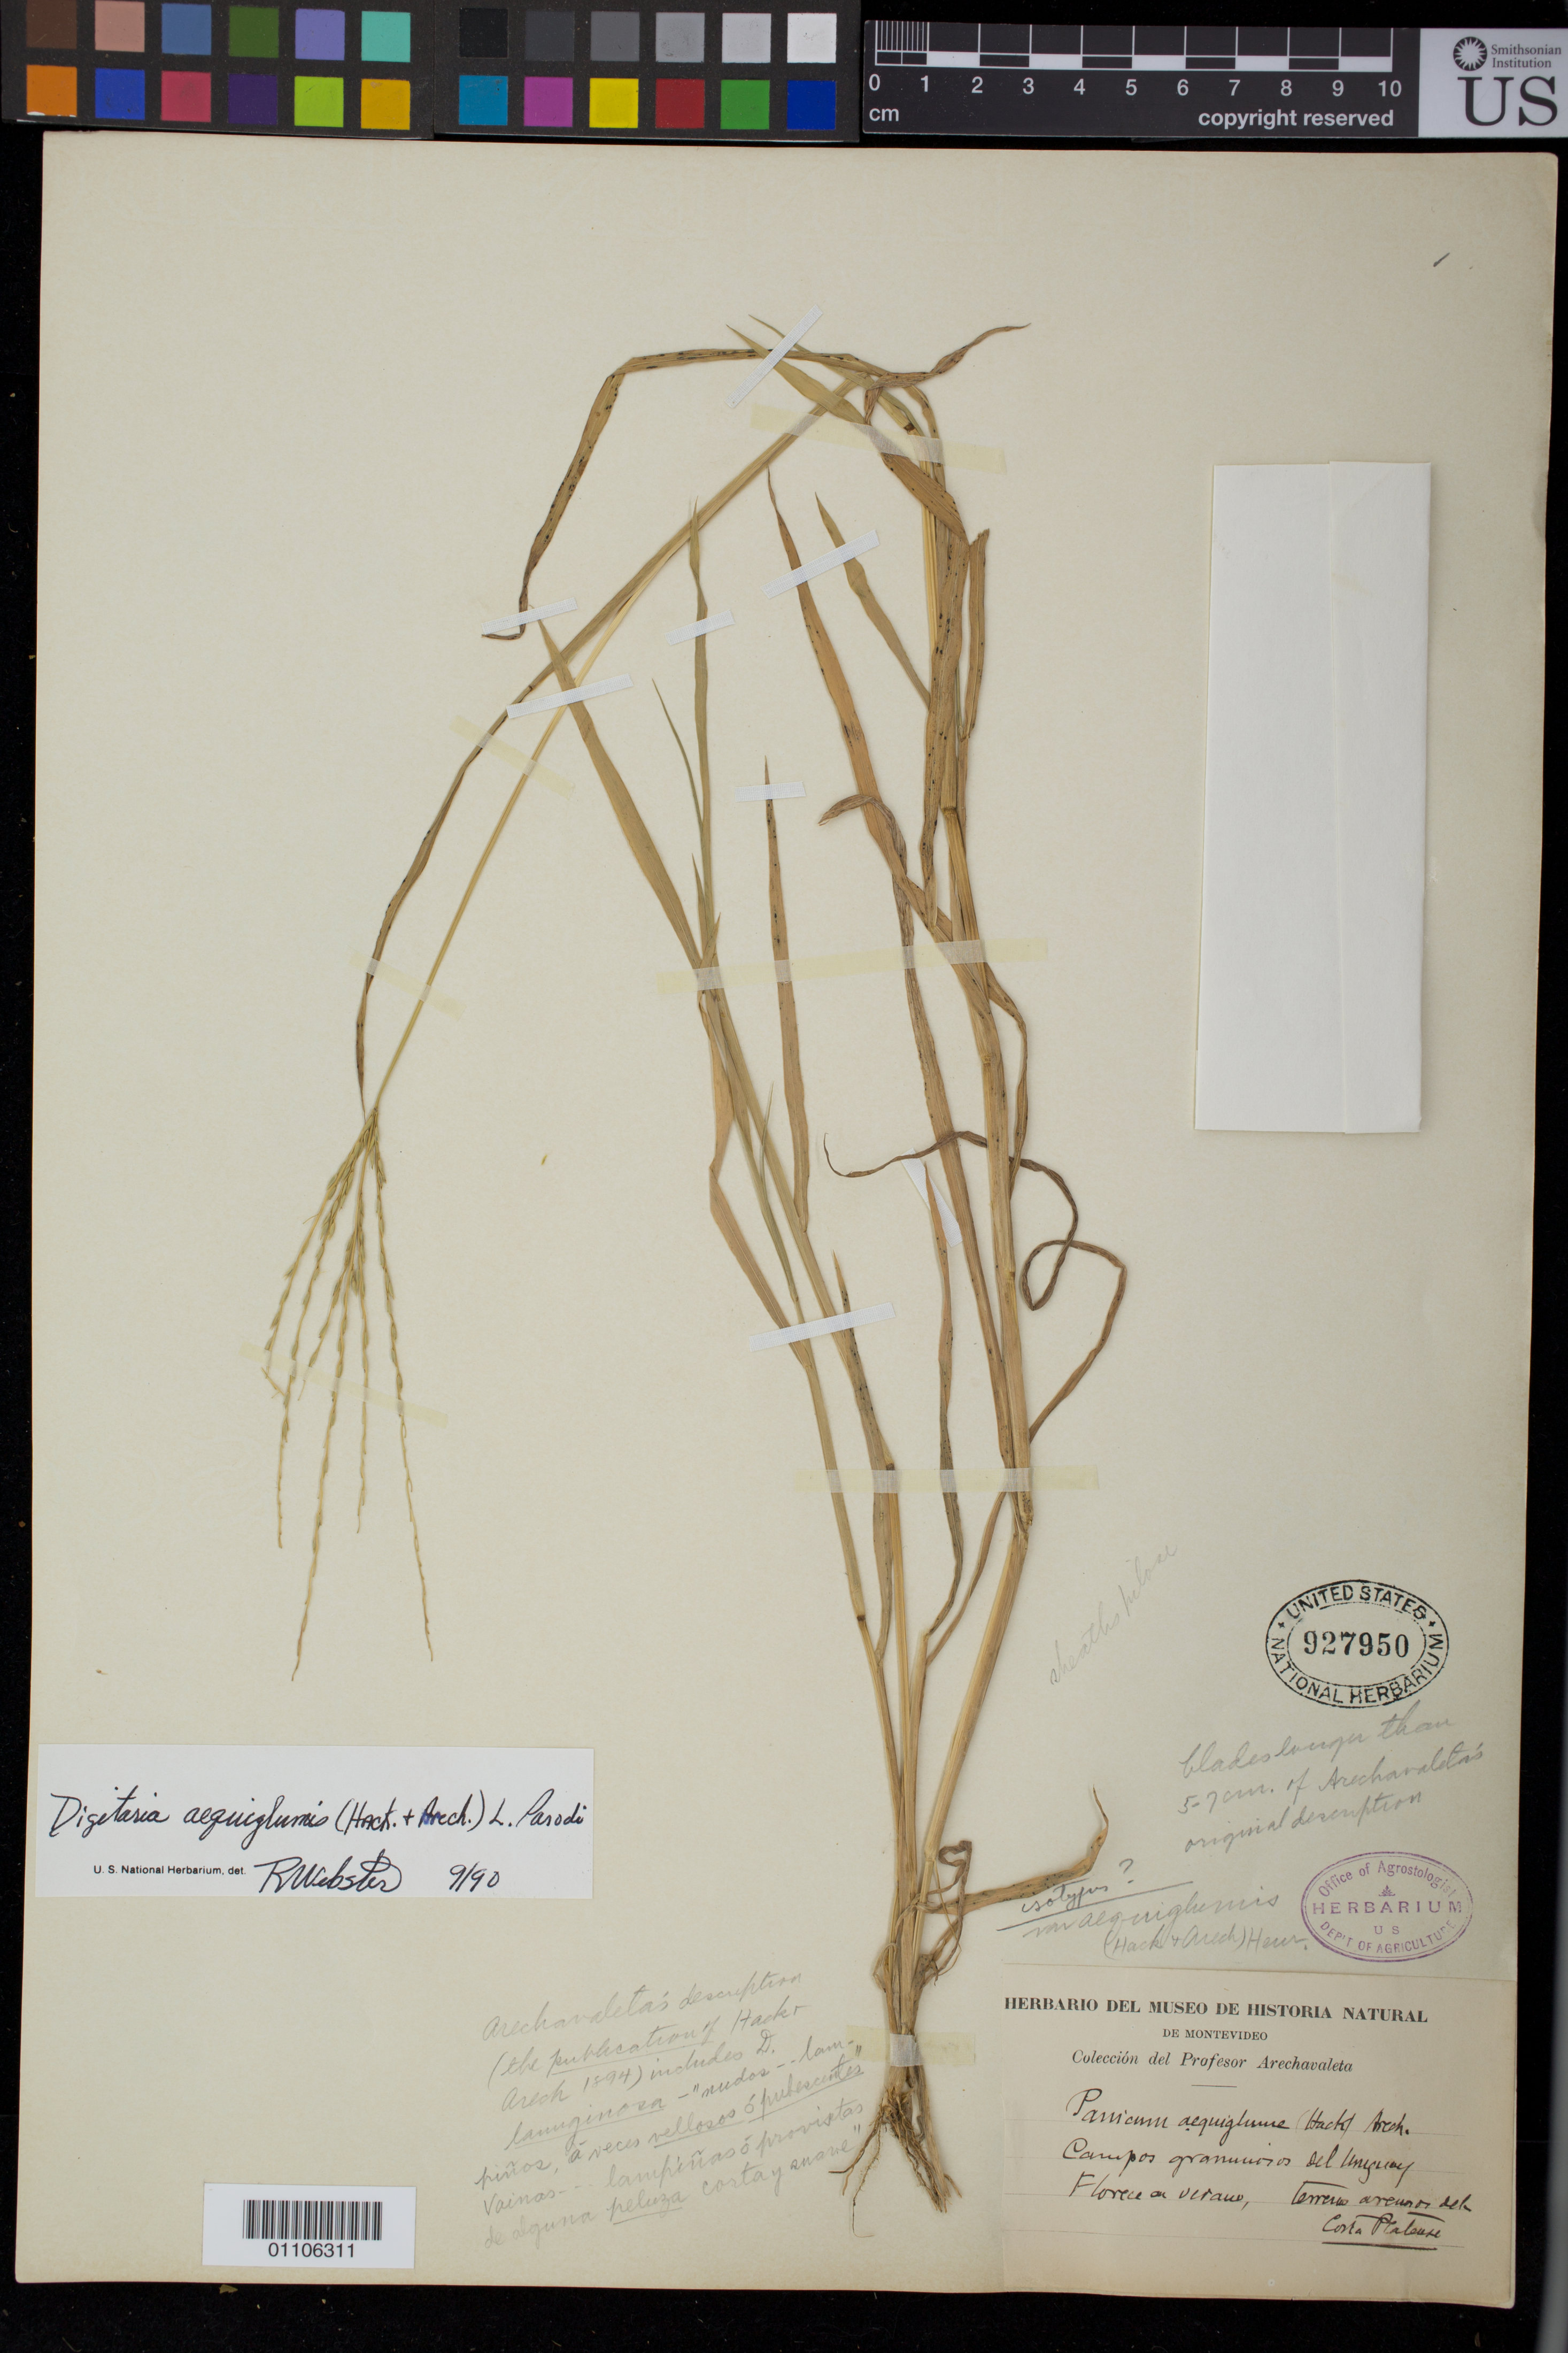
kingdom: Plantae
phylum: Tracheophyta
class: Liliopsida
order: Poales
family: Poaceae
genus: Panicum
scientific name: Panicum aequiglume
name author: Hack. & Arechav.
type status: Possible Type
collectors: J. Arechavaleta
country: Uruguay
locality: Costa Plateau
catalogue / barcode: US 927950